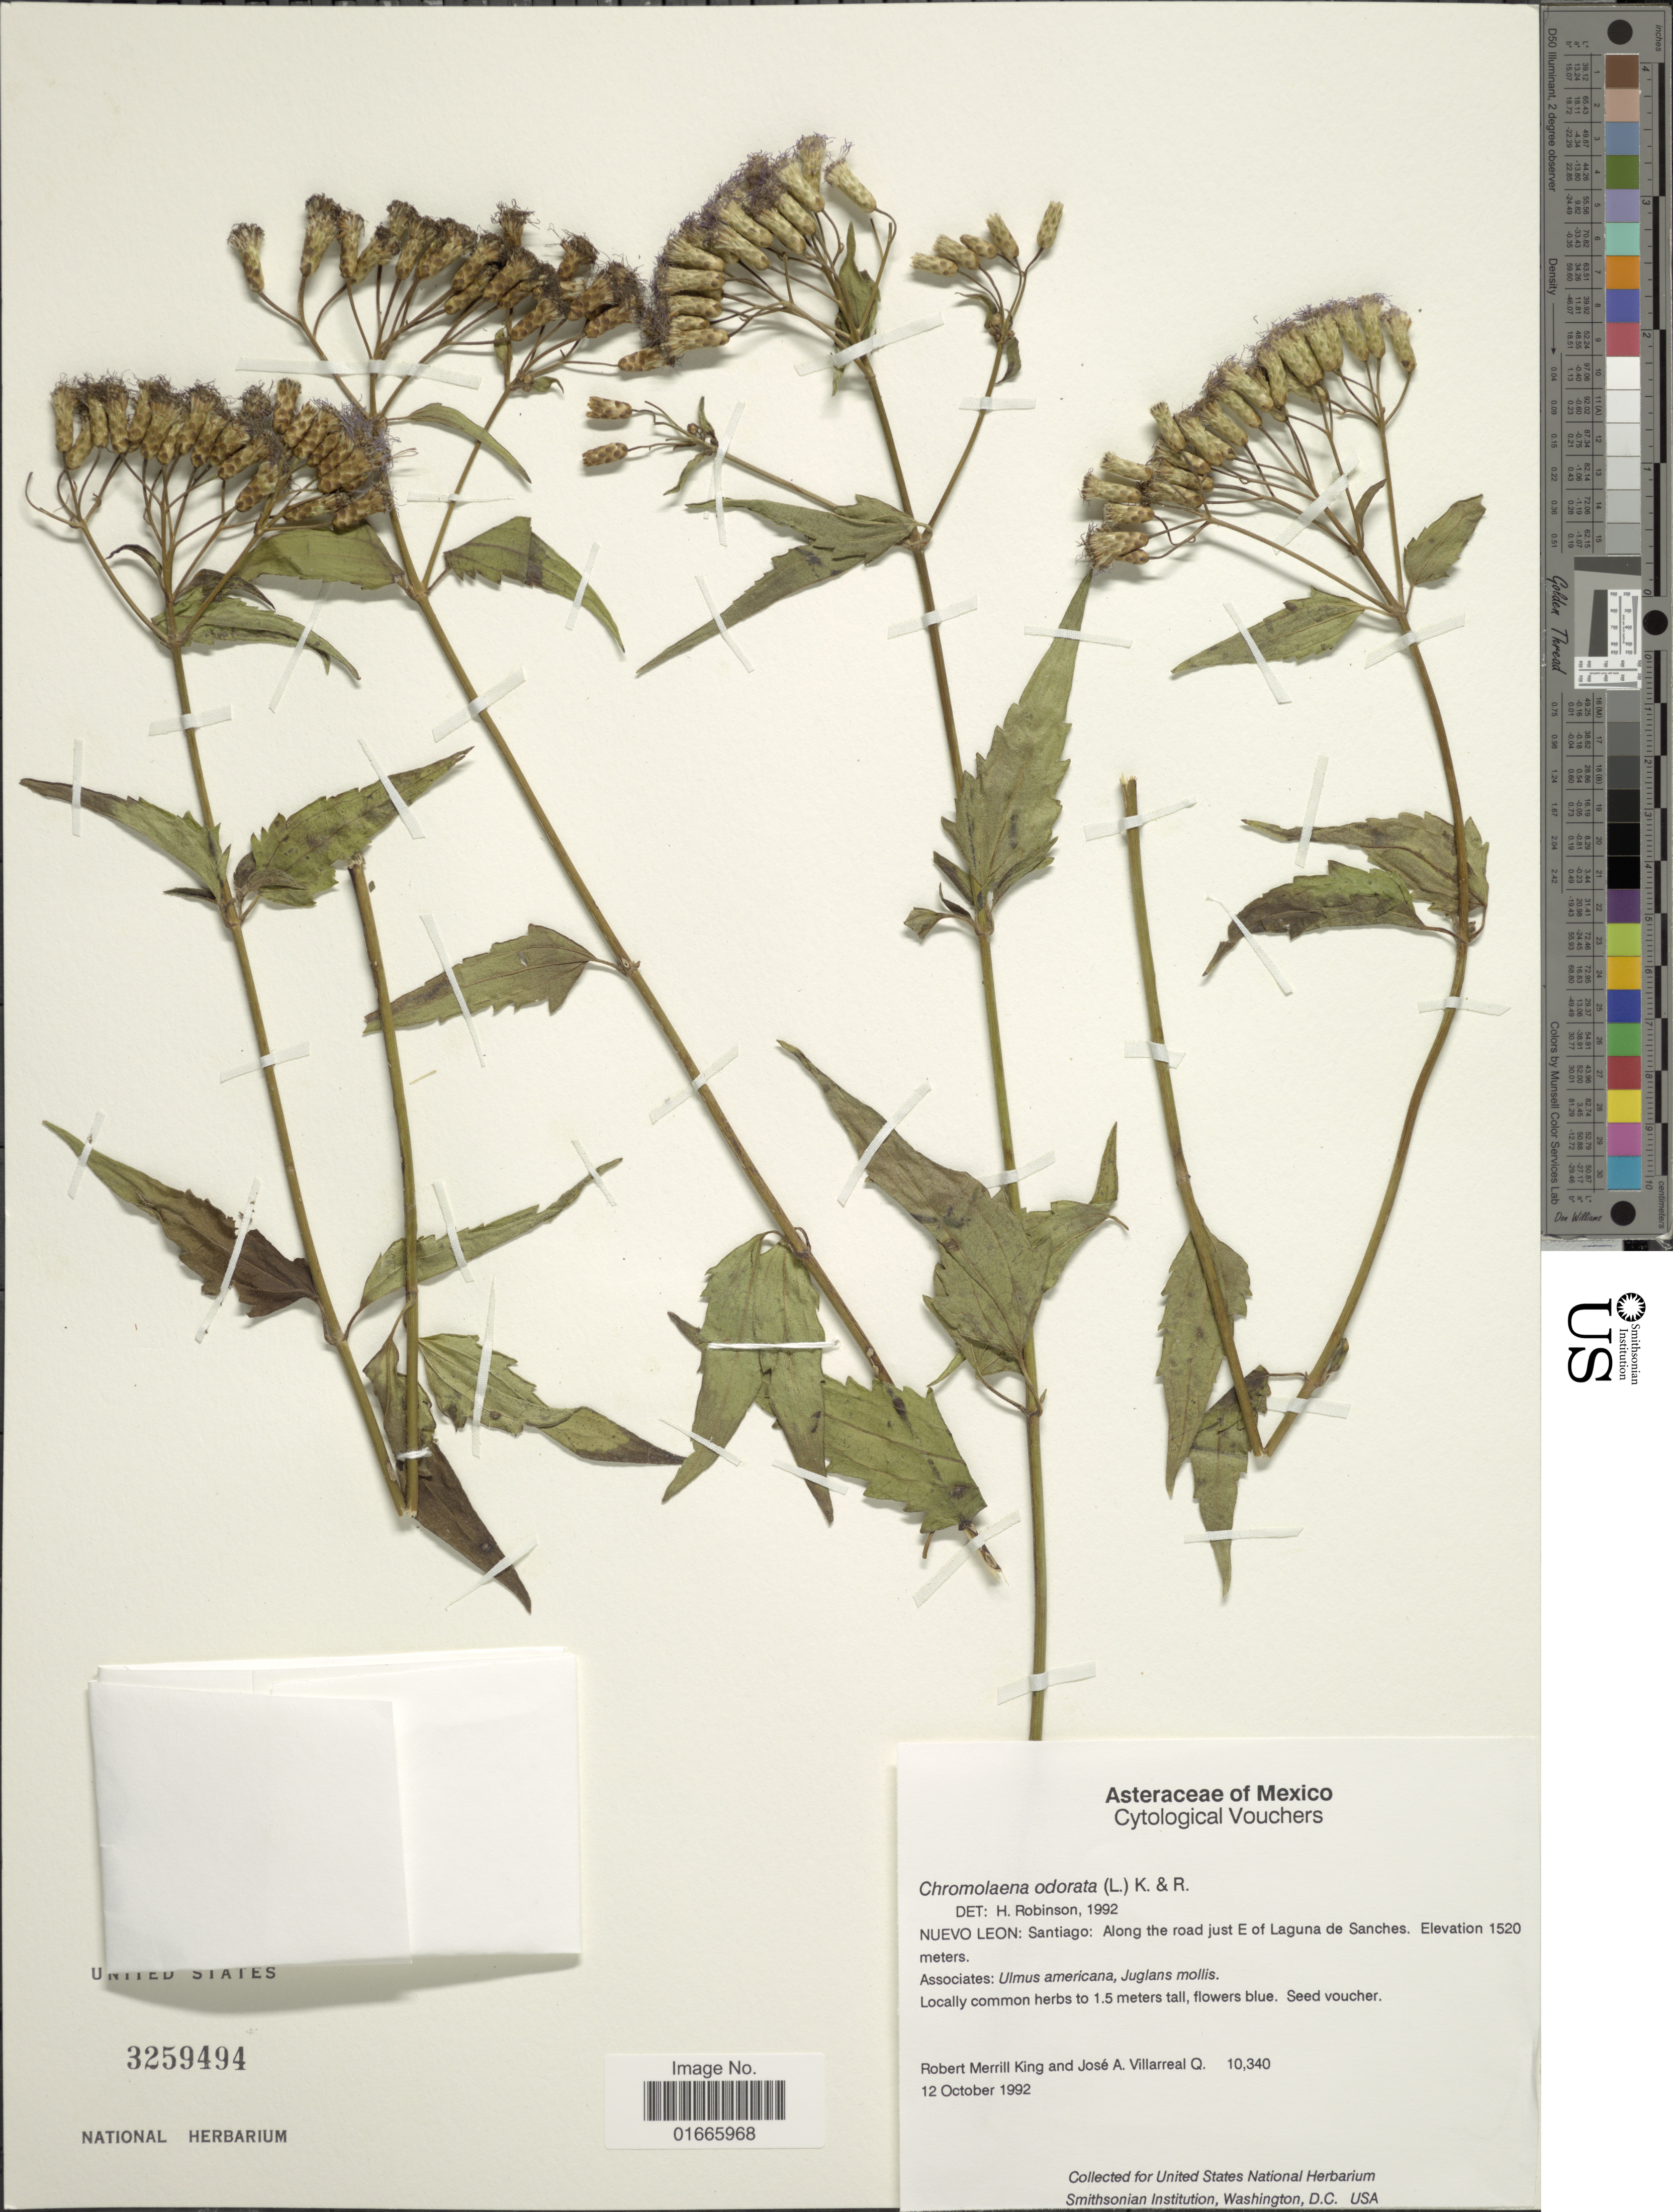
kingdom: Plantae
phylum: Tracheophyta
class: Magnoliopsida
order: Asterales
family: Asteraceae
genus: Chromolaena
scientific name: Chromolaena odorata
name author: (L.) R.M. King & H. Rob.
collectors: R. M. King & J. Villarreal-Quintanilla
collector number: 10340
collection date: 1992-10-12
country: Mexico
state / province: Nuevo León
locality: Nuevo Leon: Santiago: along the road just E ofLaguna de Sanches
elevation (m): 1520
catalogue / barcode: US 3259494